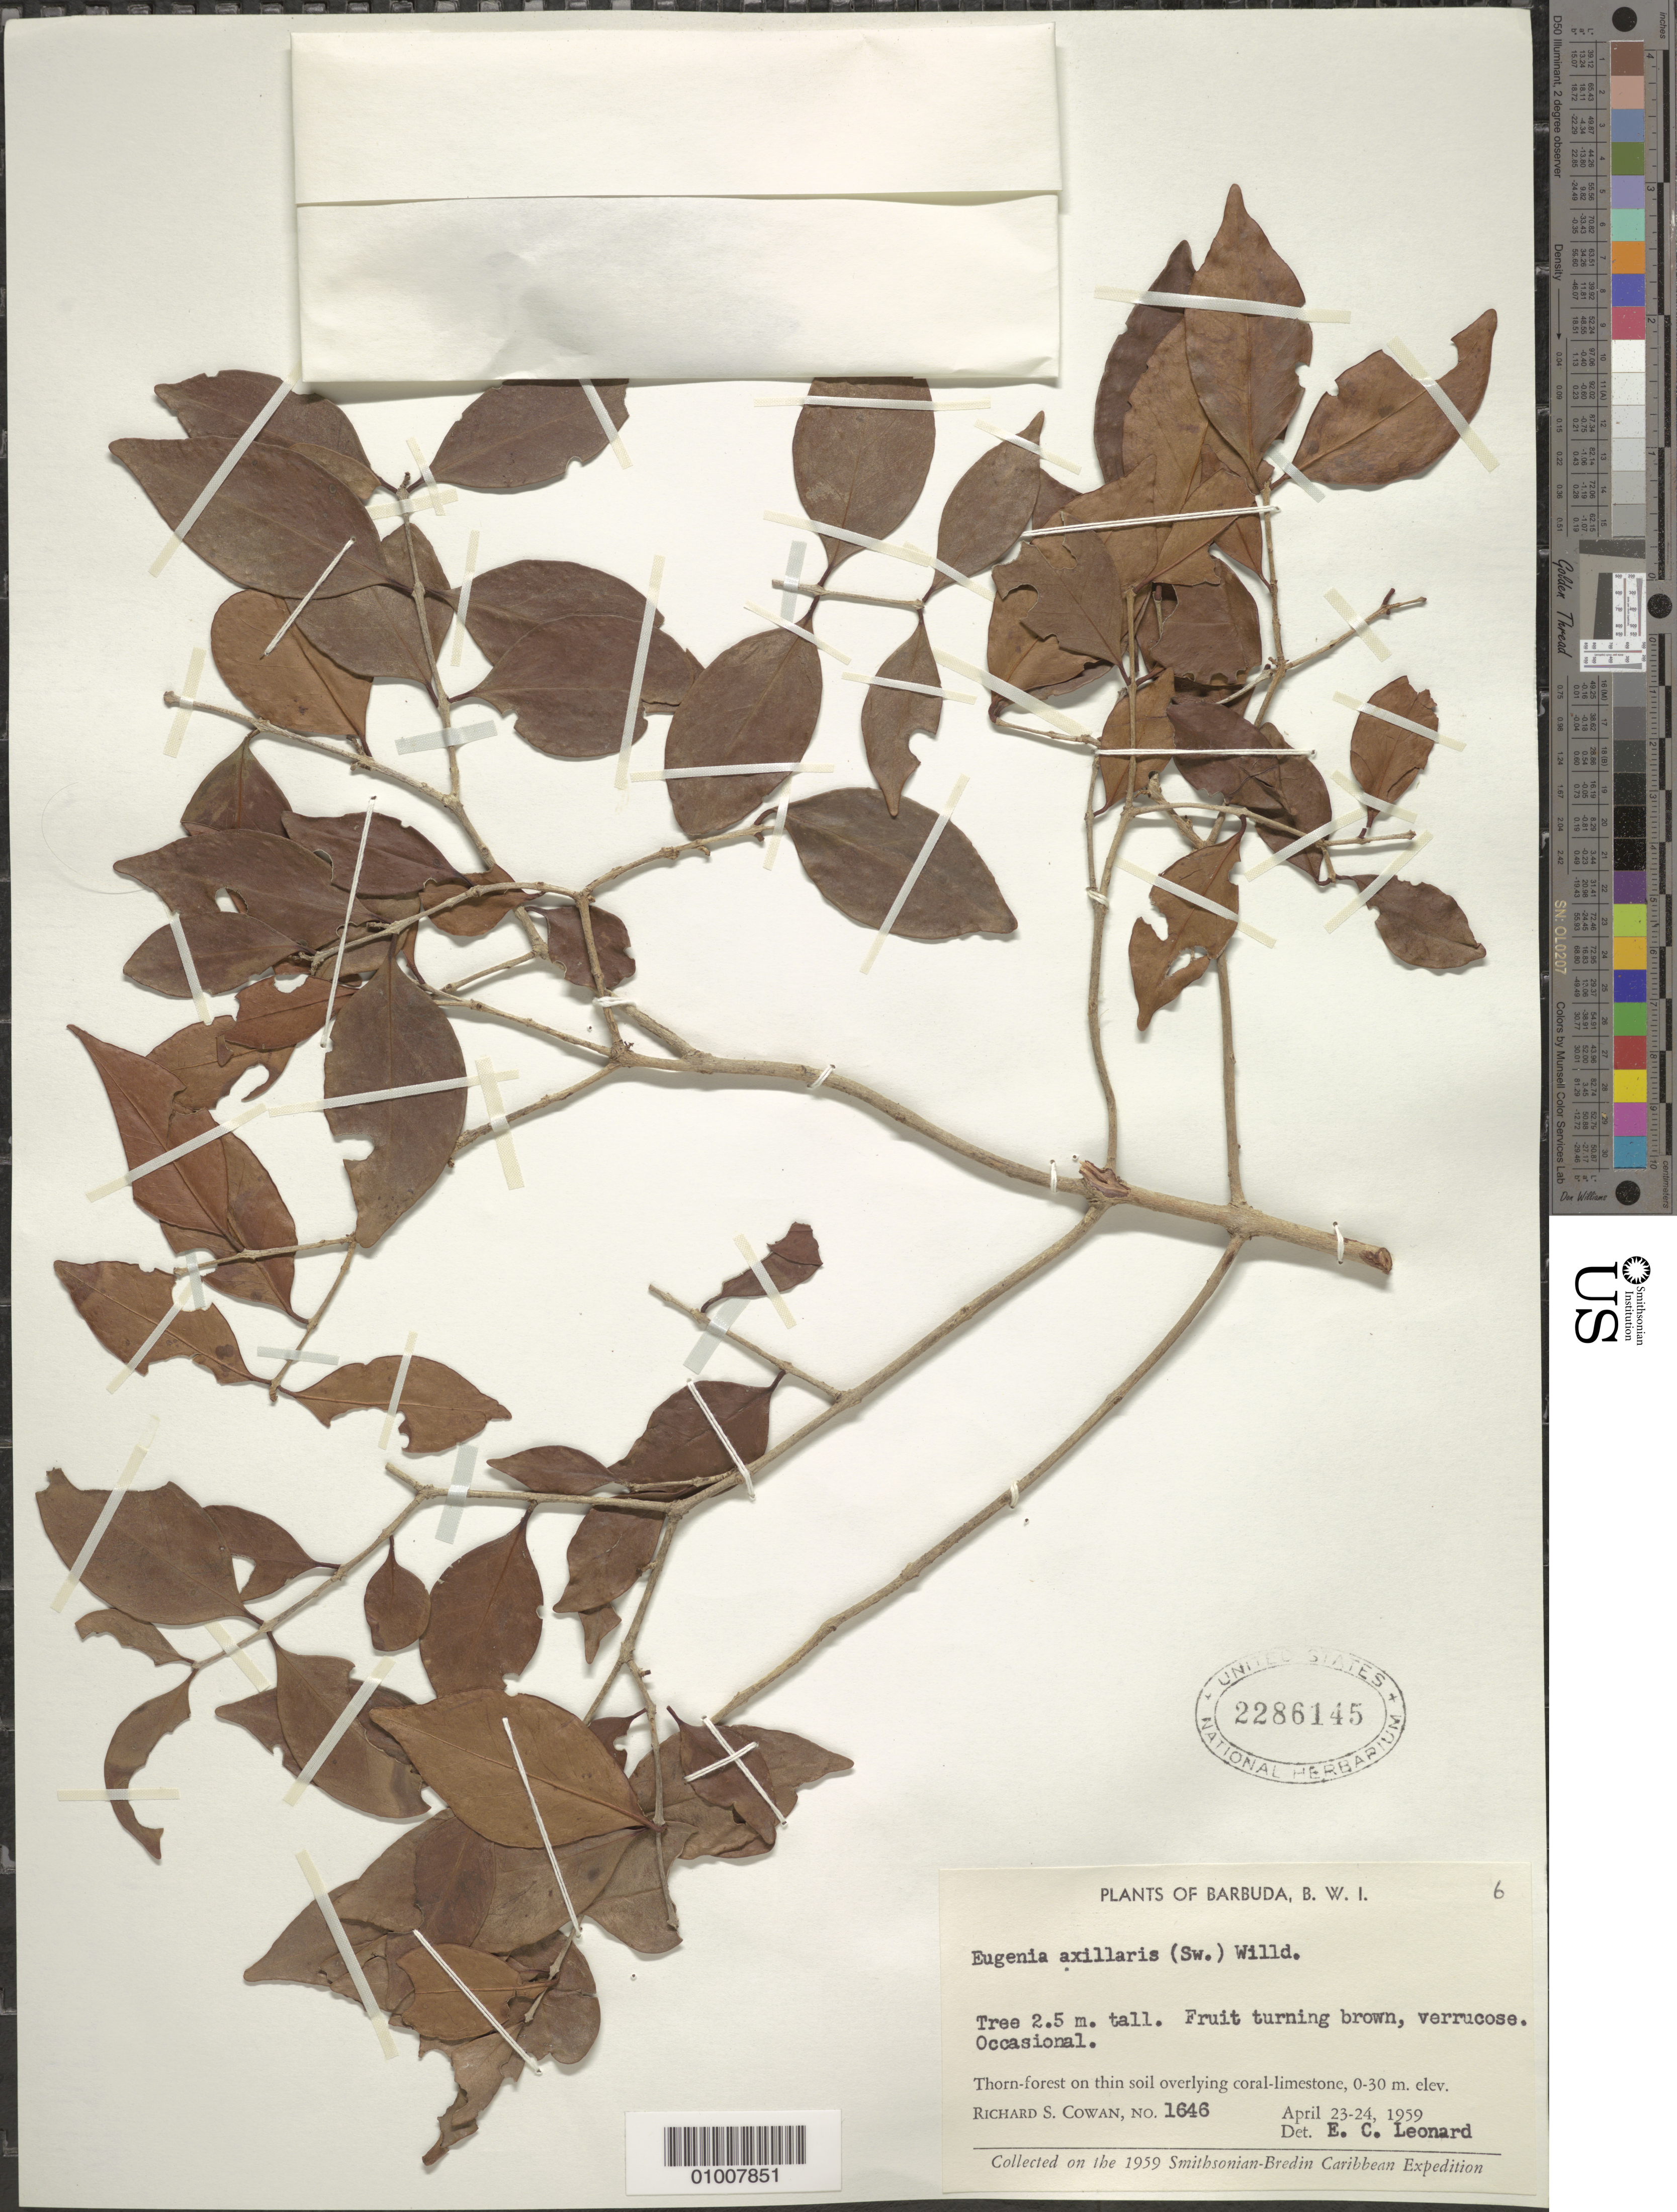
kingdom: Plantae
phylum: Tracheophyta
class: Magnoliopsida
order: Myrtales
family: Myrtaceae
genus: Eugenia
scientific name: Eugenia axillaris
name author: (Sw.) Willd.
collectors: R. S. Cowan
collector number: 1646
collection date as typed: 23 Apr 1959 to 24 Apr 1959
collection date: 1959-04-23/1959-04-24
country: Antigua and Barbuda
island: Barbuda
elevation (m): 0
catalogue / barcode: US 2286145